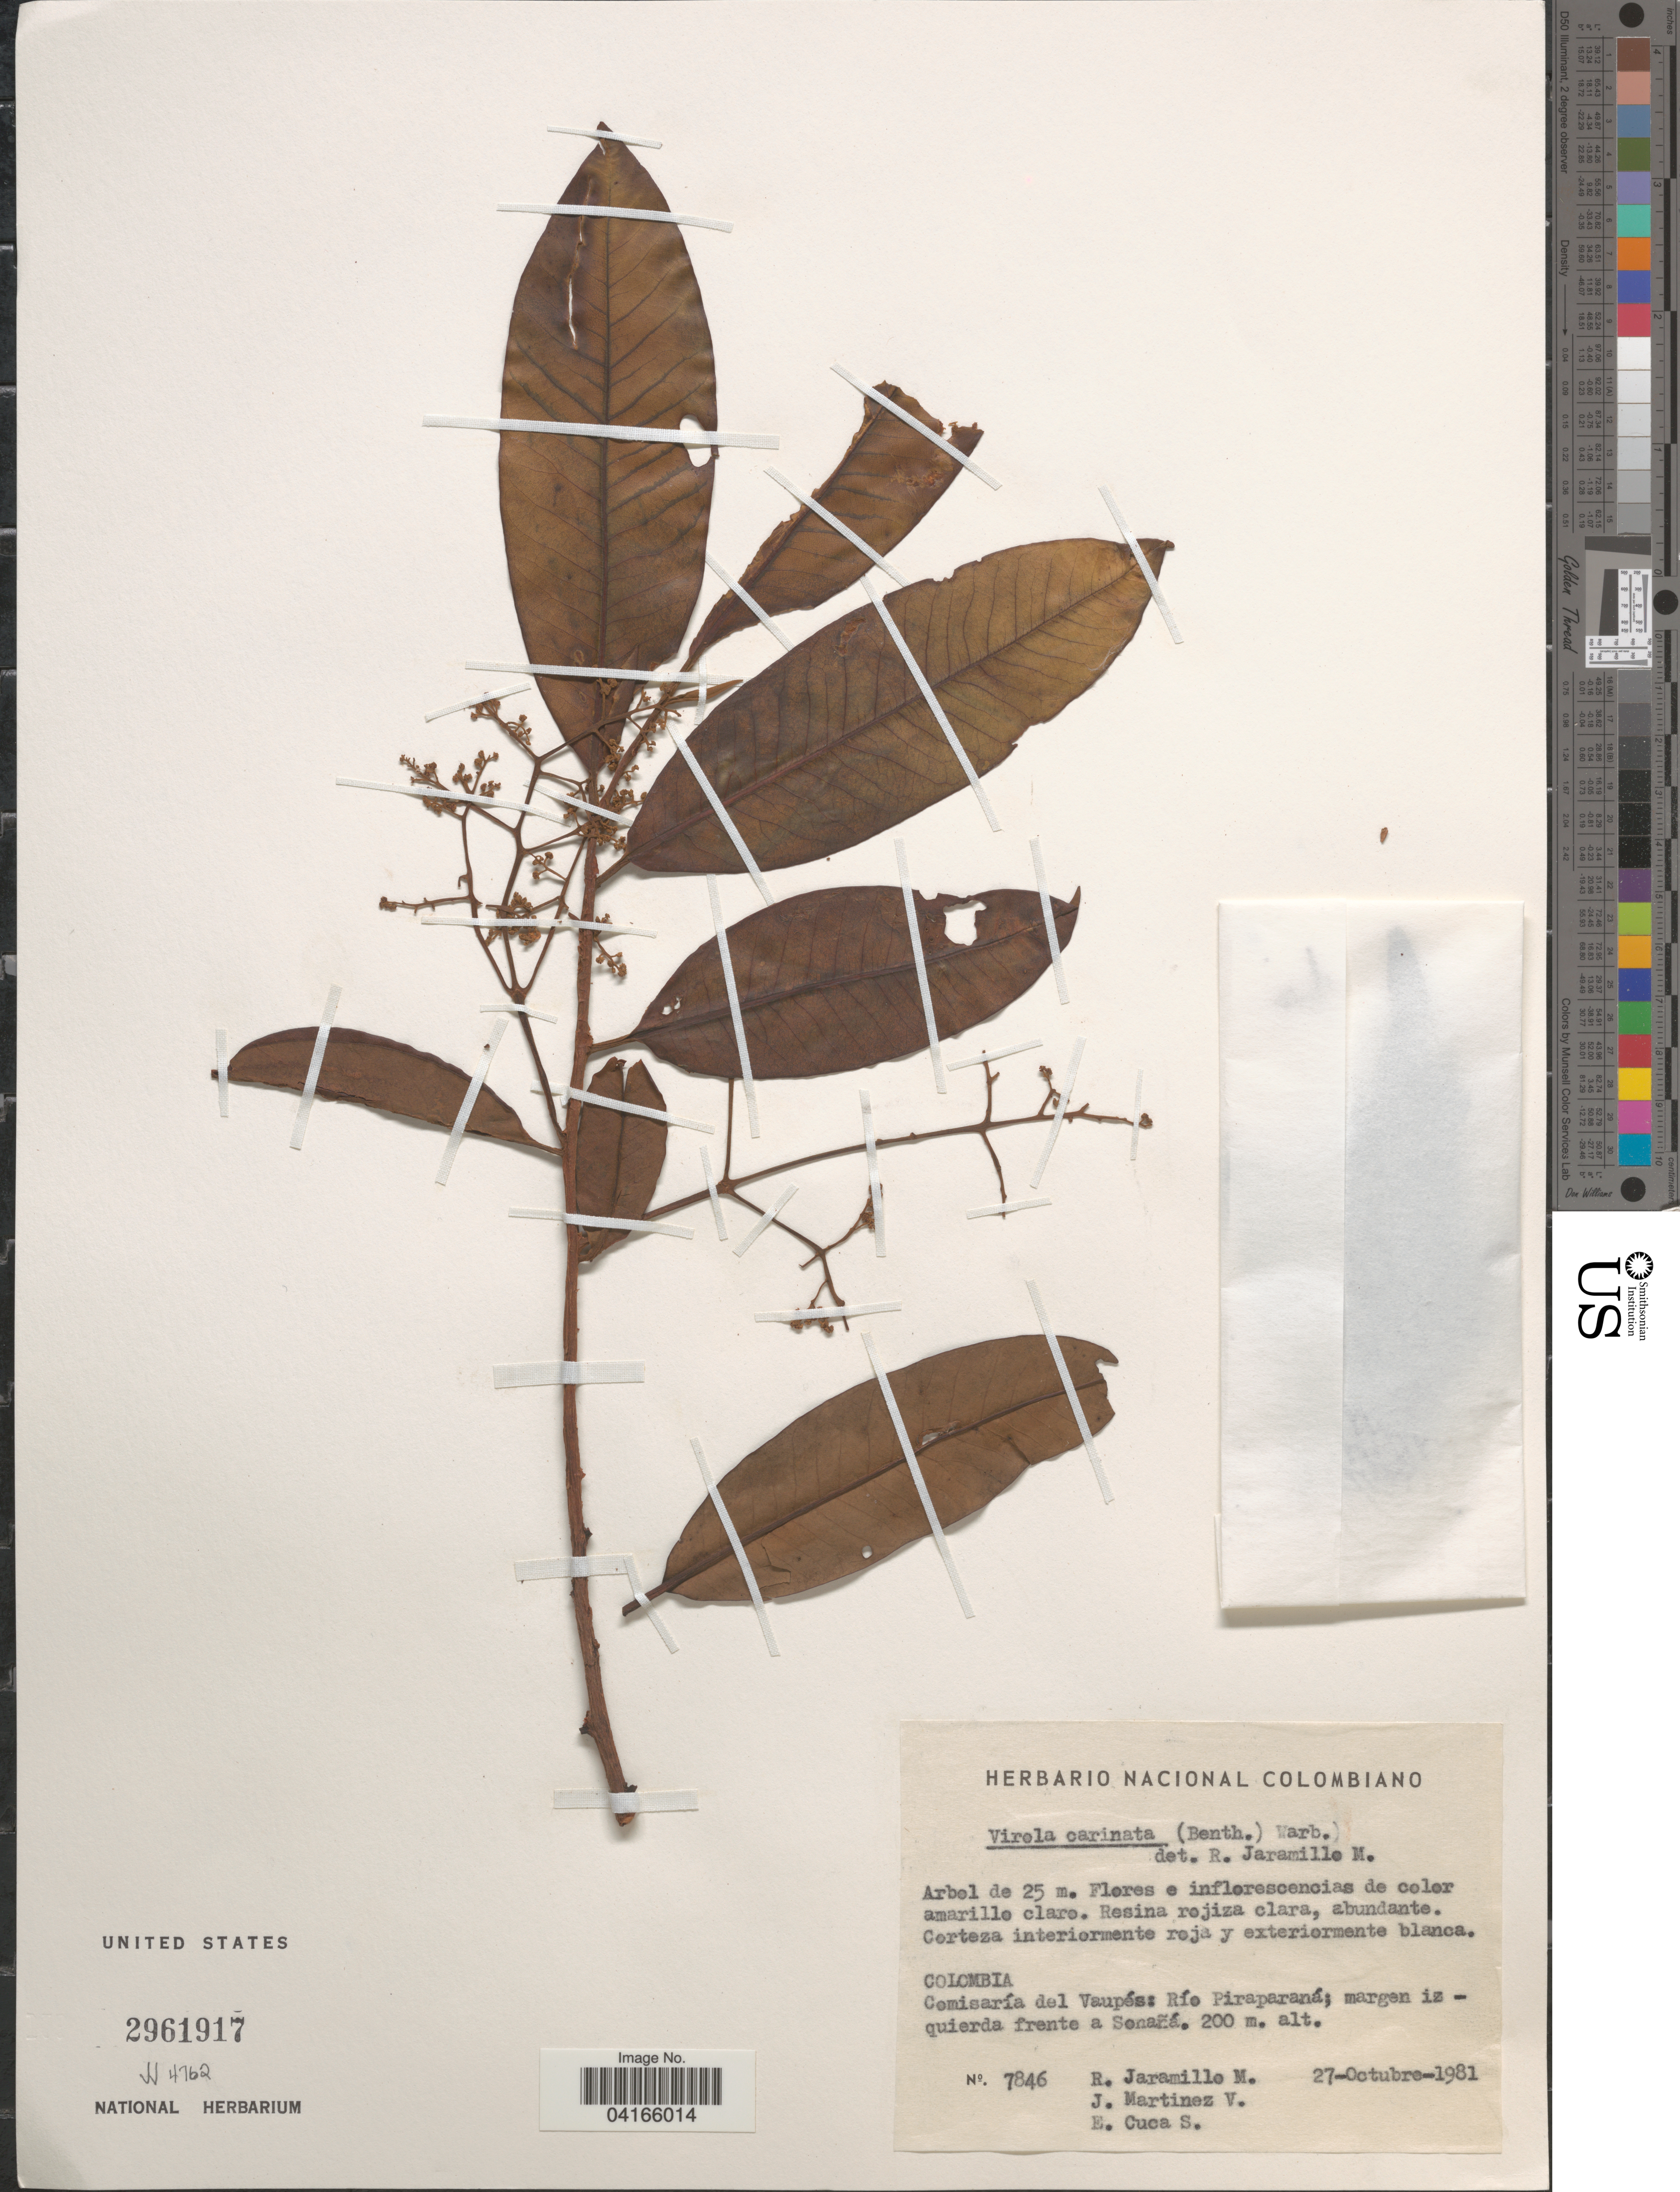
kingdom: Plantae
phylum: Tracheophyta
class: Magnoliopsida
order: Magnoliales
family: Myristicaceae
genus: Virola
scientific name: Virola carinata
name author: Warb.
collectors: R. Jaramillo M., J. Martinez & E. Cuca S.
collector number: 7846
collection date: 1981-10-27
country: Colombia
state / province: Vaupés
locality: Comisaría del Vaupés: Río Piraparaná; margen izquierda frente a Sonañá.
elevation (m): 200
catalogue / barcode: US 2961917